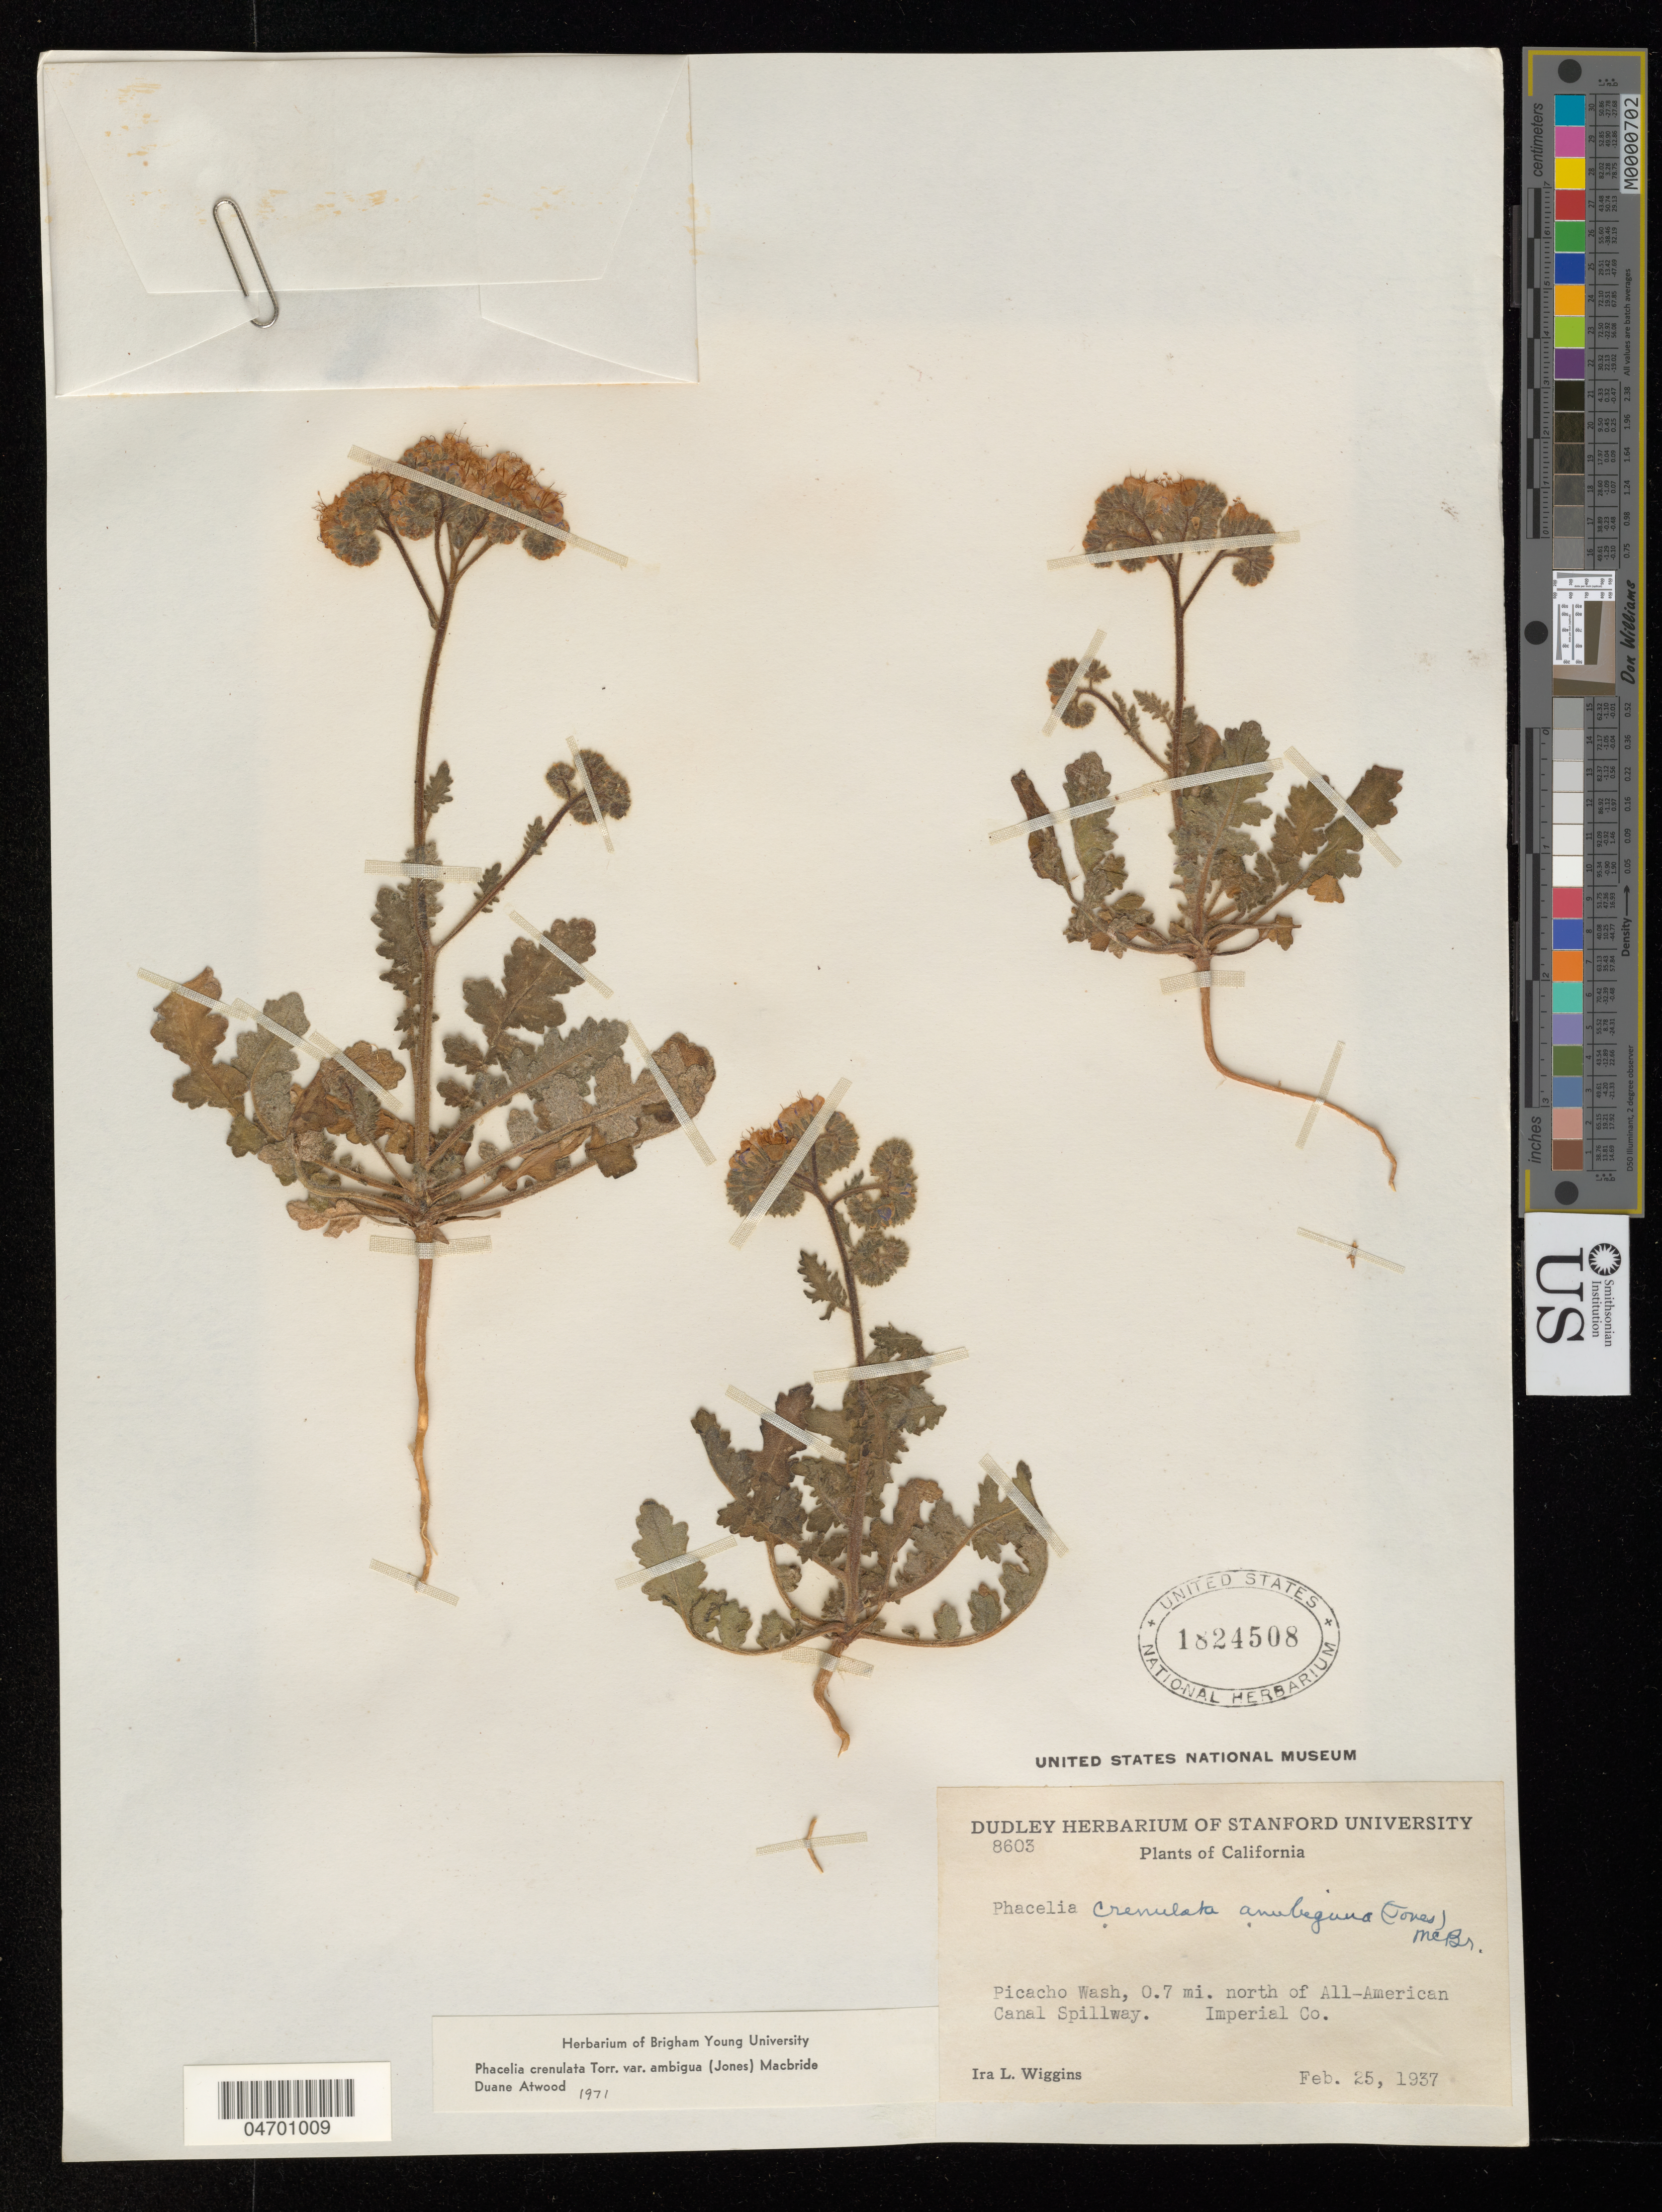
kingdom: Plantae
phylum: Tracheophyta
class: Magnoliopsida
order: Boraginales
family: Hydrophyllaceae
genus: Phacelia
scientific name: Phacelia crenulata var. ambigua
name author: (M.E. Jones) J.F. Macbr.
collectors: I. L. Wiggins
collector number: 8603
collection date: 1937-02-25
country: United States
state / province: California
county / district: Imperial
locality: Picacho Wash, 0.7 mi. north of All-American Canal Spillway. Imperial Co.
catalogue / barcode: US 1824508